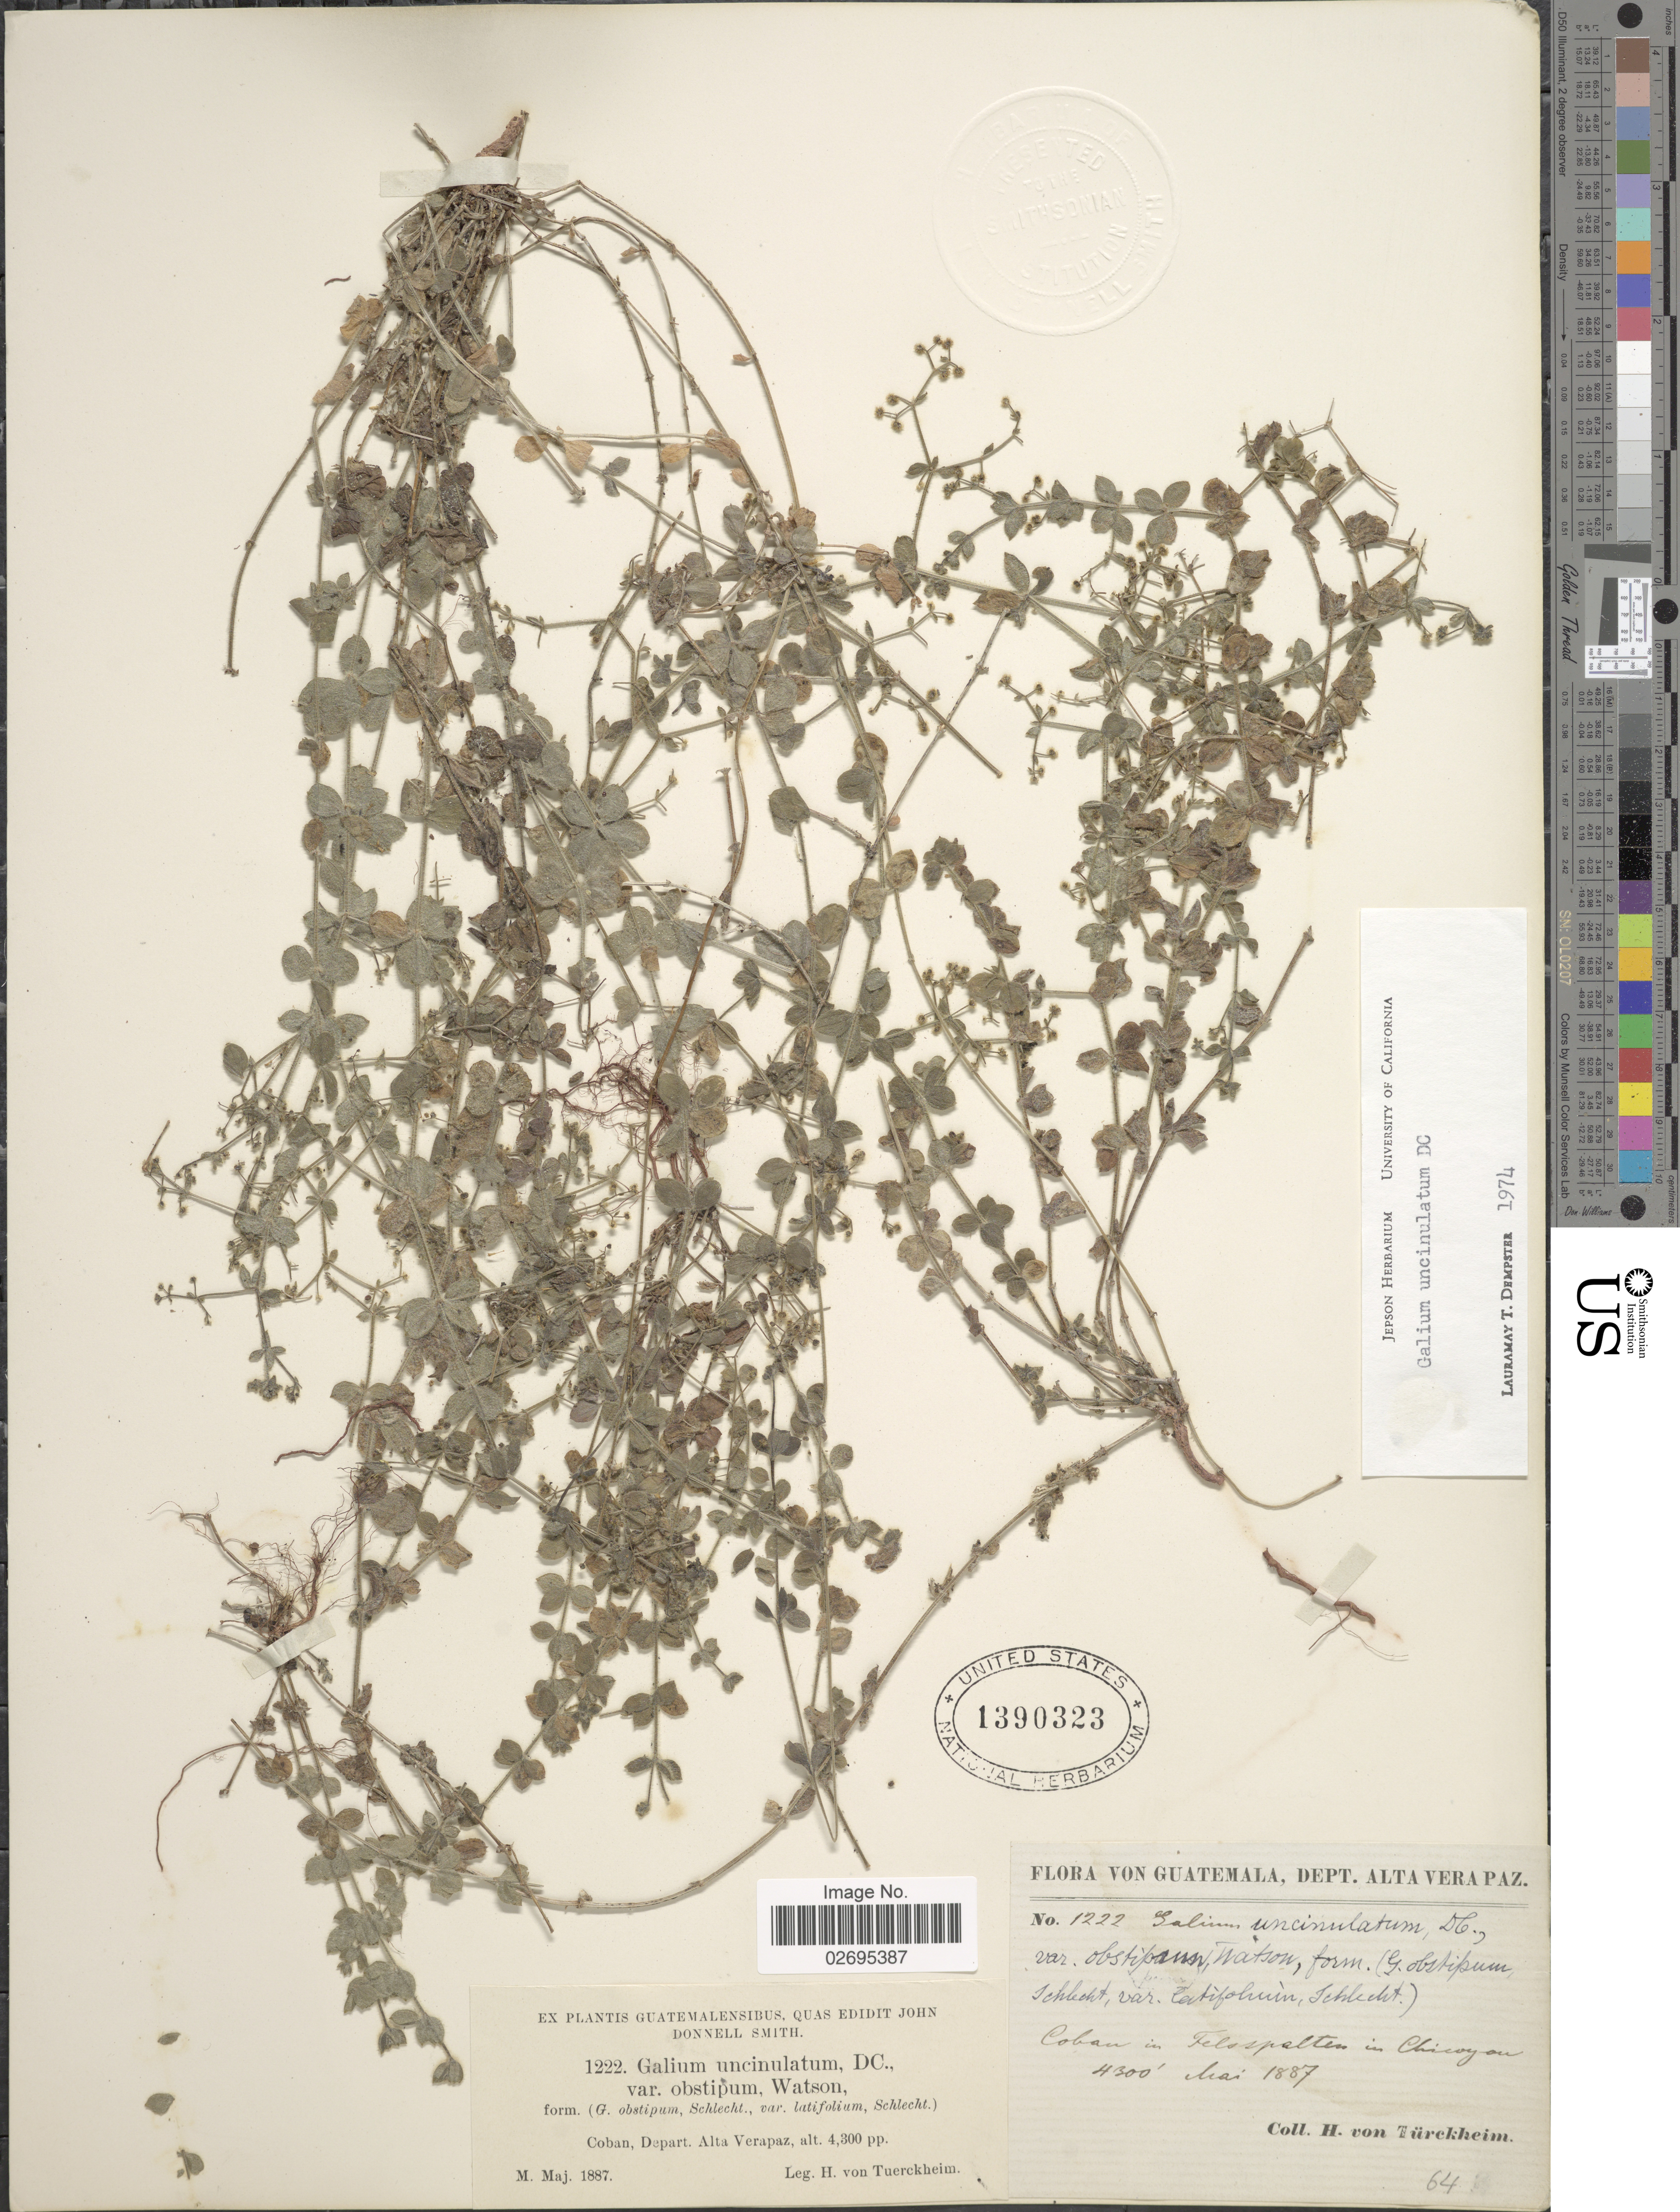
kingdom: Plantae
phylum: Tracheophyta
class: Magnoliopsida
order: Gentianales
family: Rubiaceae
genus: Galium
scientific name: Galium uncinulatum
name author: DC.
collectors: H. von Türckheim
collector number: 1222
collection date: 1887-05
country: Guatemala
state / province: Alta Verapaz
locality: Coban, Depart Alta Verapaz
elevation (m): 1311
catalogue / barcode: US 1390323